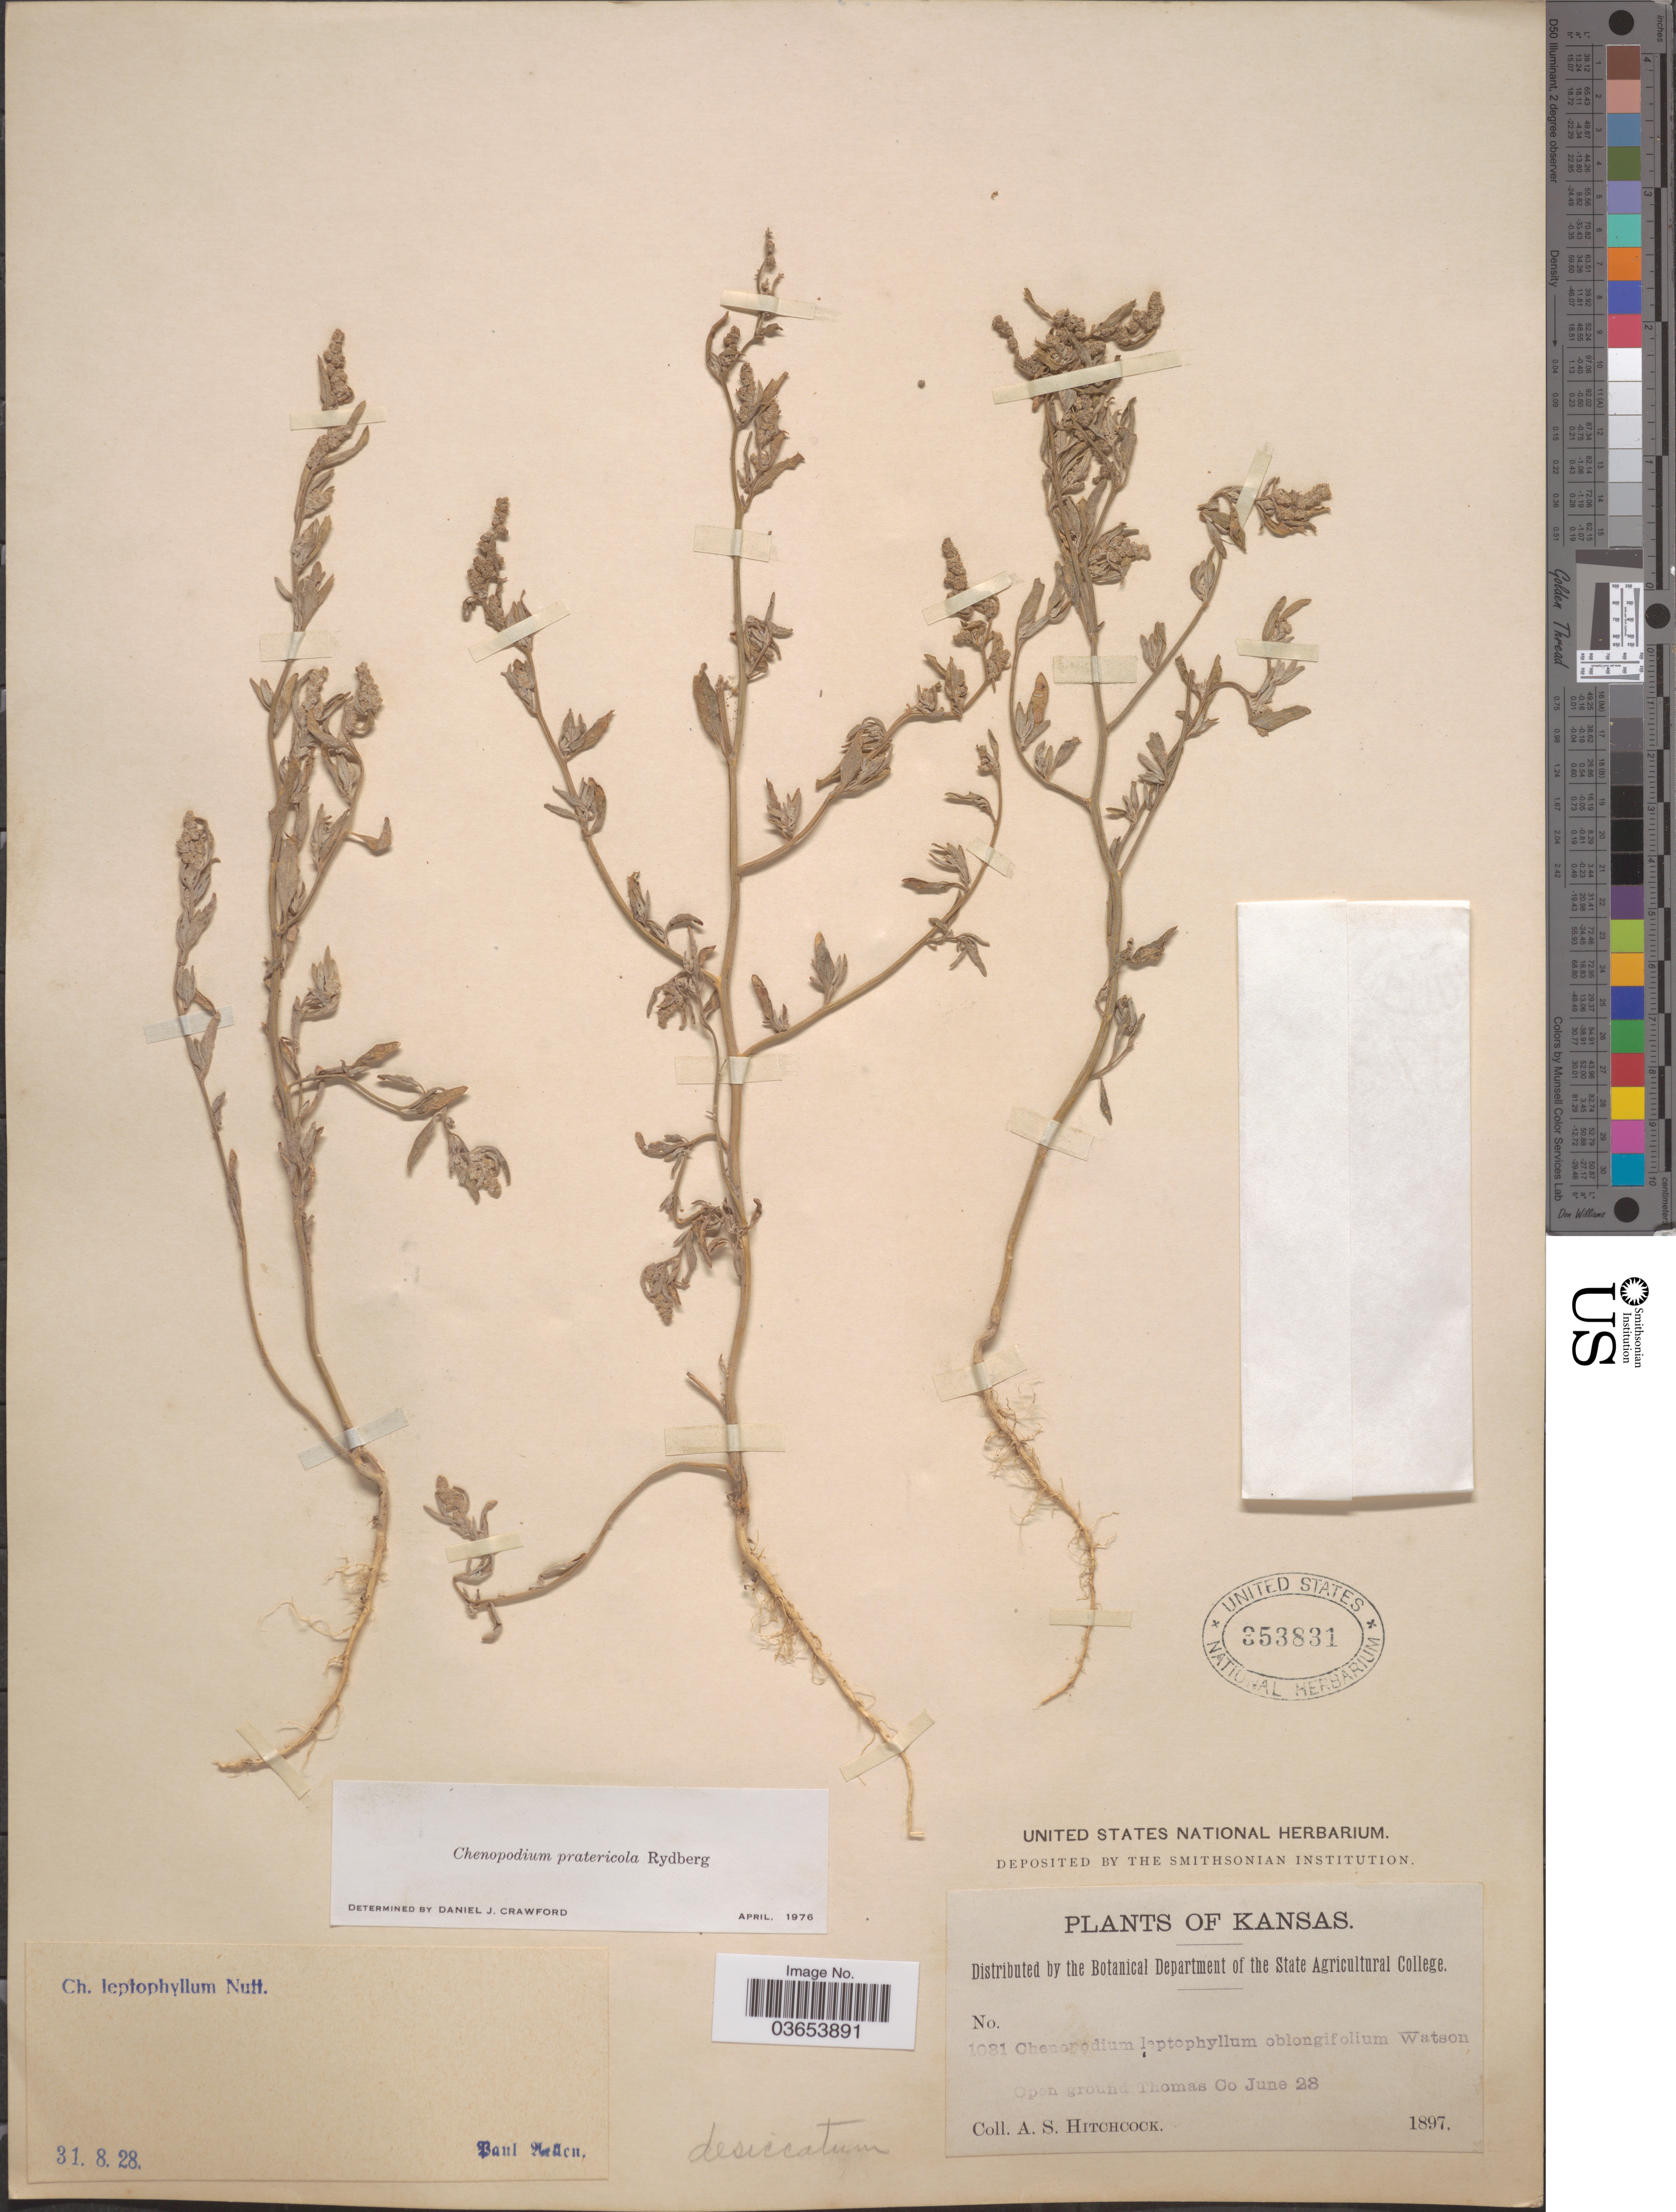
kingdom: Plantae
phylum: Tracheophyta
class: Magnoliopsida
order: Caryophyllales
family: Amaranthaceae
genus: Chenopodium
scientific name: Chenopodium pratericola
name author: Rydb.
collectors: A. S. Hitchcock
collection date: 1897-06-28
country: United States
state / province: Kansas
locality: Open ground Thomas Co.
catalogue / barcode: US 353831